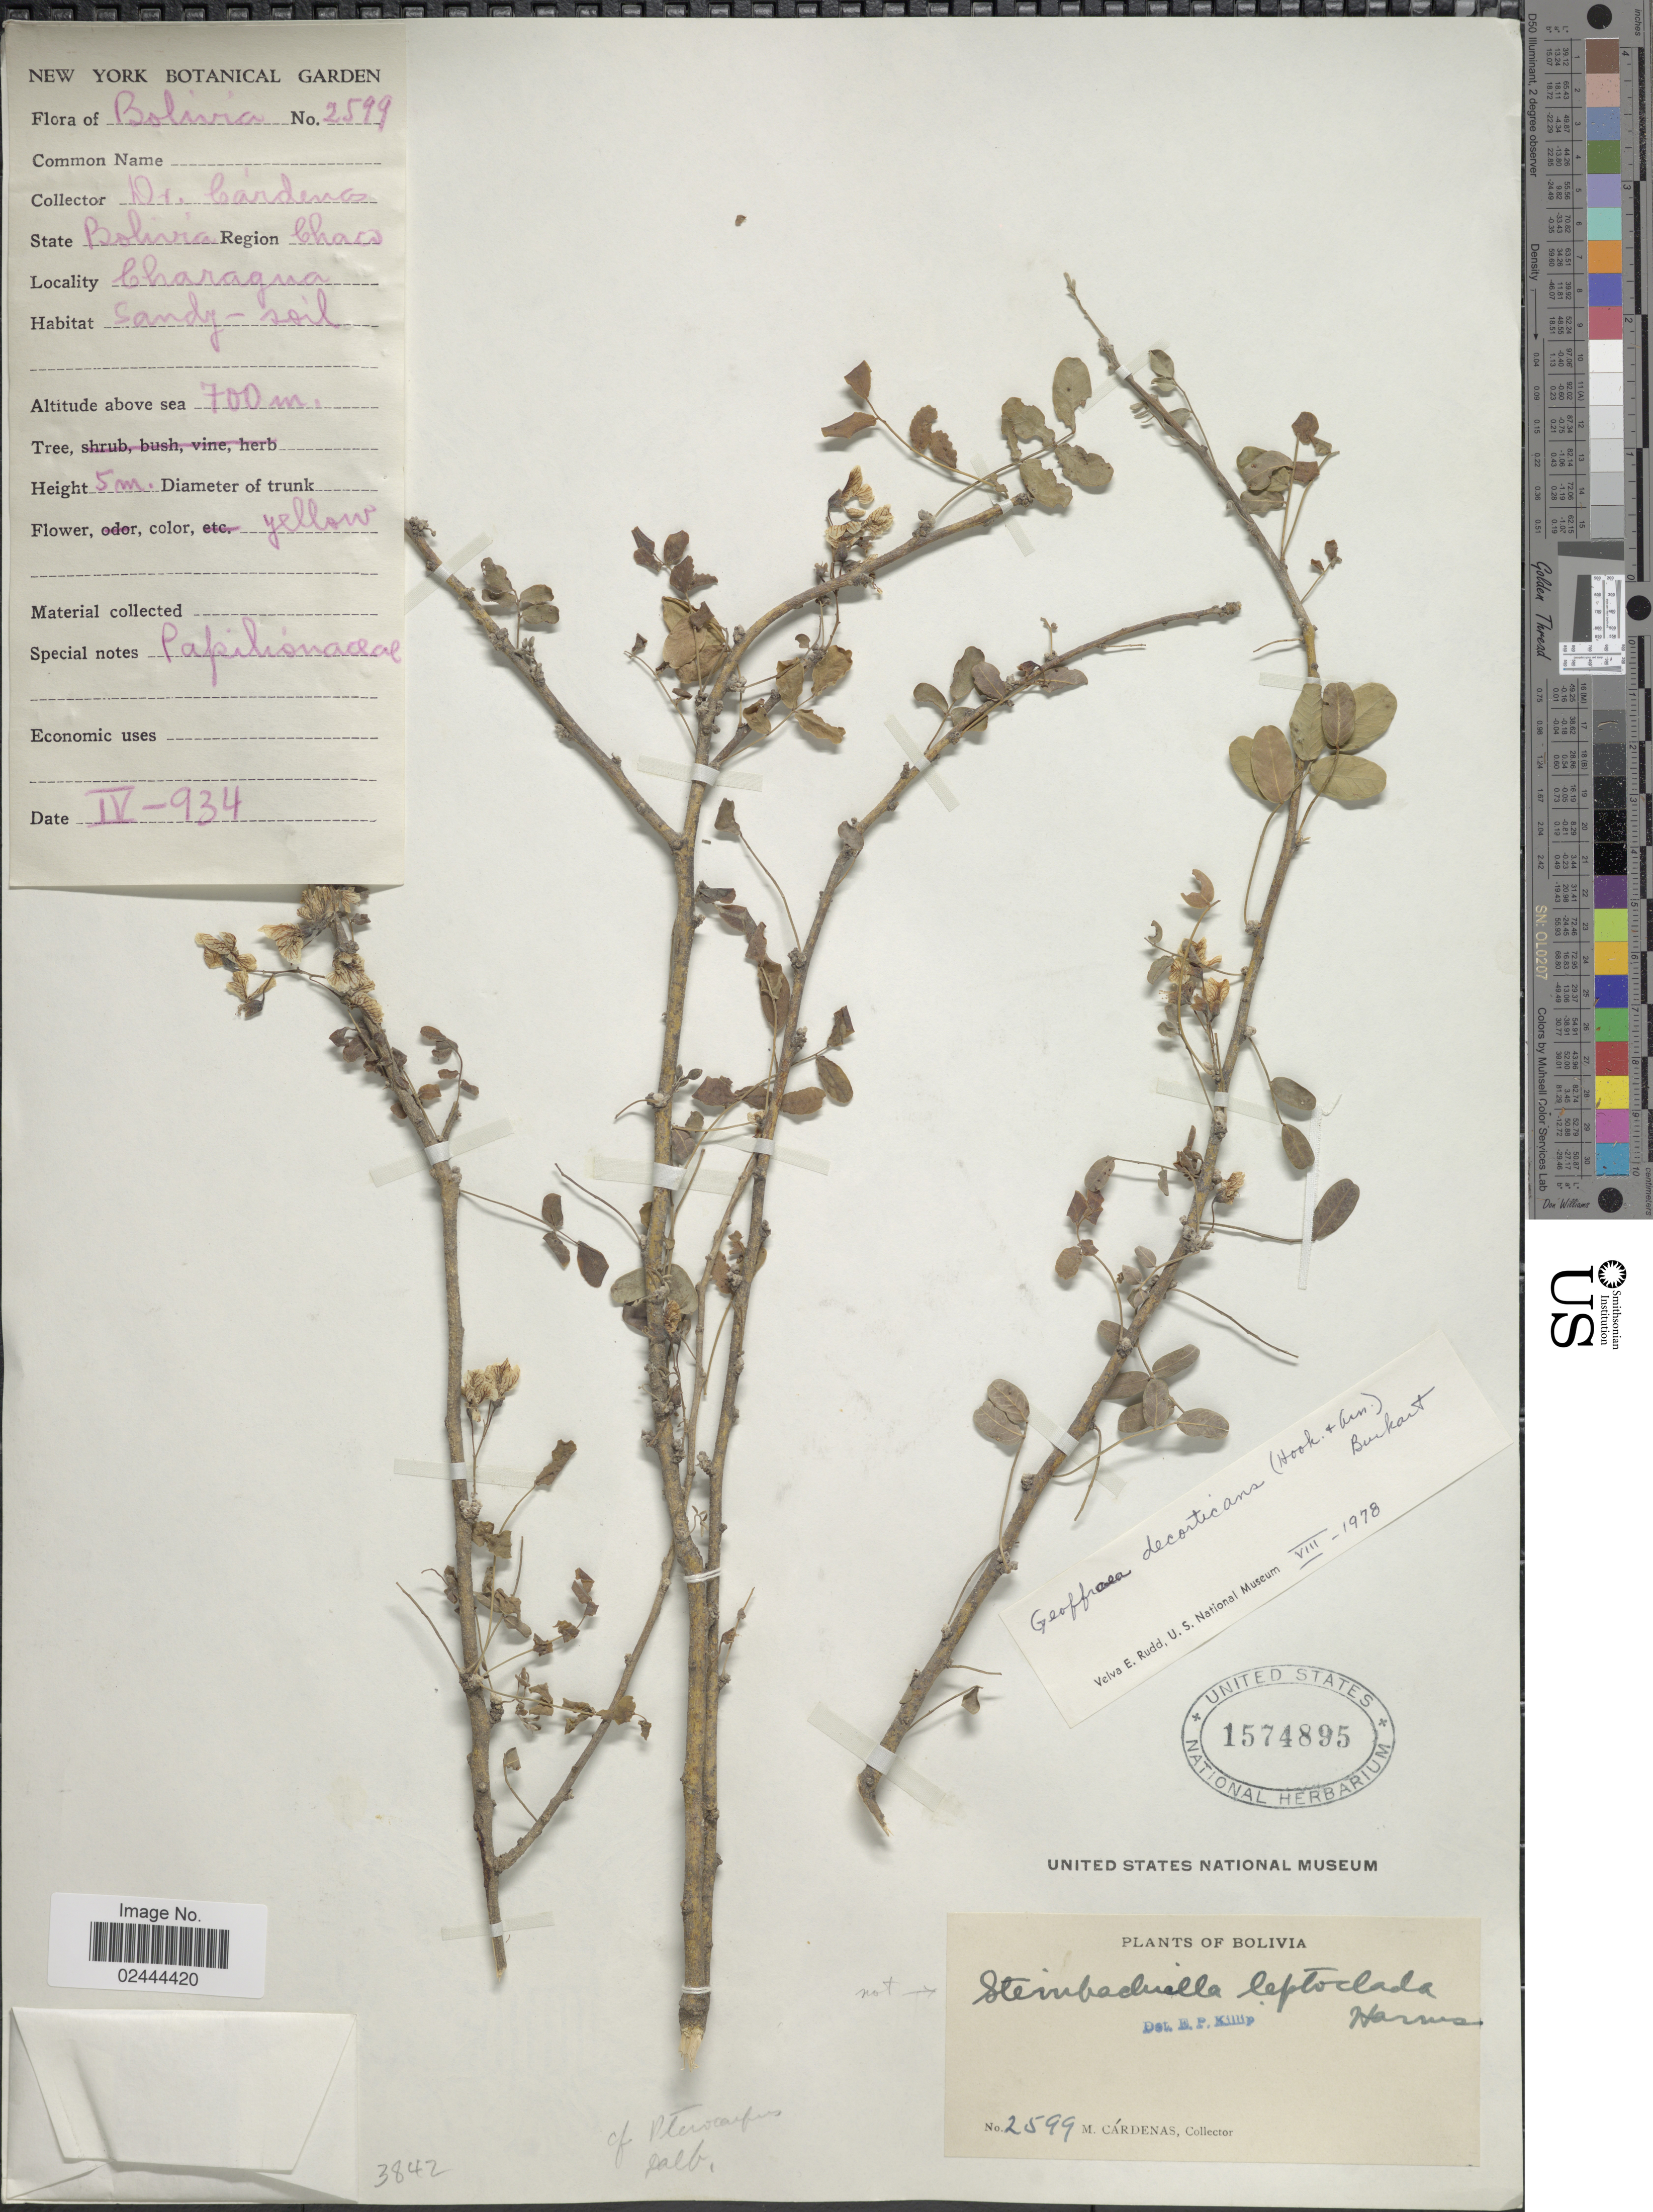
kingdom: Plantae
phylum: Tracheophyta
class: Magnoliopsida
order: Fabales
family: Fabaceae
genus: Geoffroea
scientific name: Geoffroea decorticans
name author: (Gillies ex Hook. & Arn.) Burkart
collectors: M. Cárdenas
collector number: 2599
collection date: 1934-04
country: Bolivia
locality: Chaco, Charagua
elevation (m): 700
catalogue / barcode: US 1574895